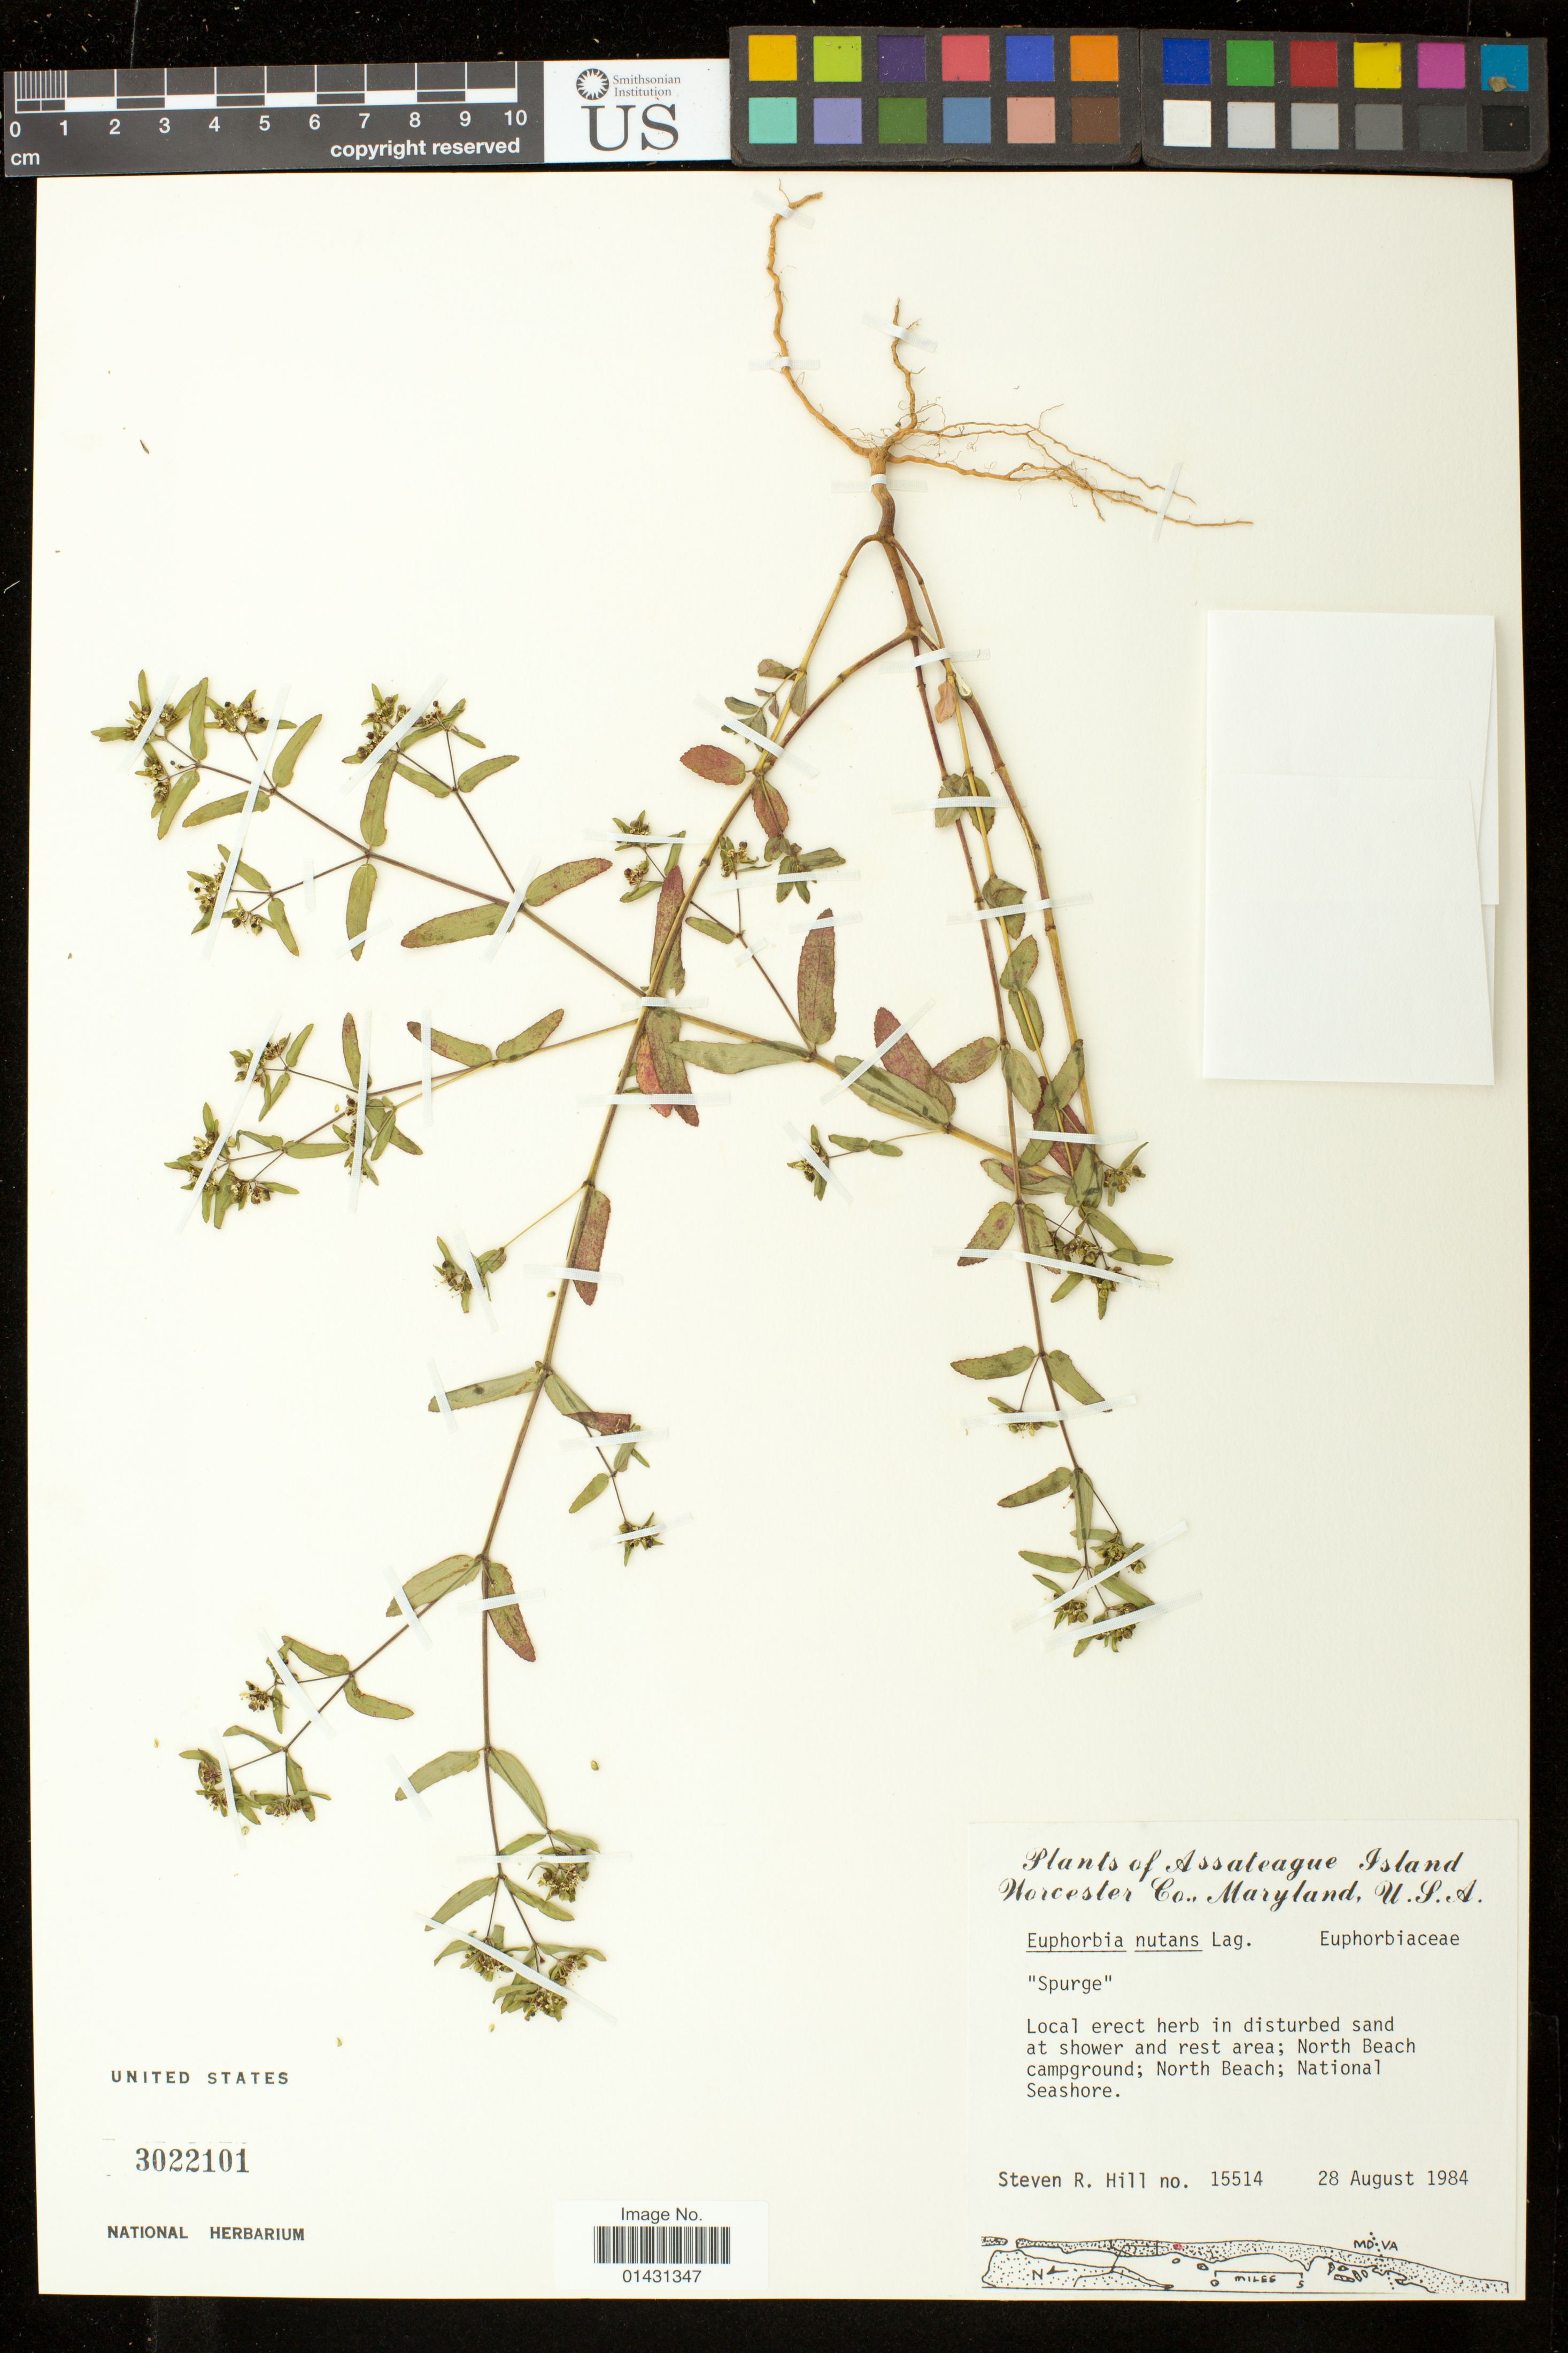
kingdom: Plantae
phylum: Tracheophyta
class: Magnoliopsida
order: Malpighiales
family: Euphorbiaceae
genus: Euphorbia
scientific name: Euphorbia maculata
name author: L.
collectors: S. R. Hill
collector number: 15514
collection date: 1984-08-28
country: United States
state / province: Maryland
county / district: Worcester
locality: Shower and rest area; North Beach Campground, North Beach; Assateague Island National Seashore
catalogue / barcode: US 3022101